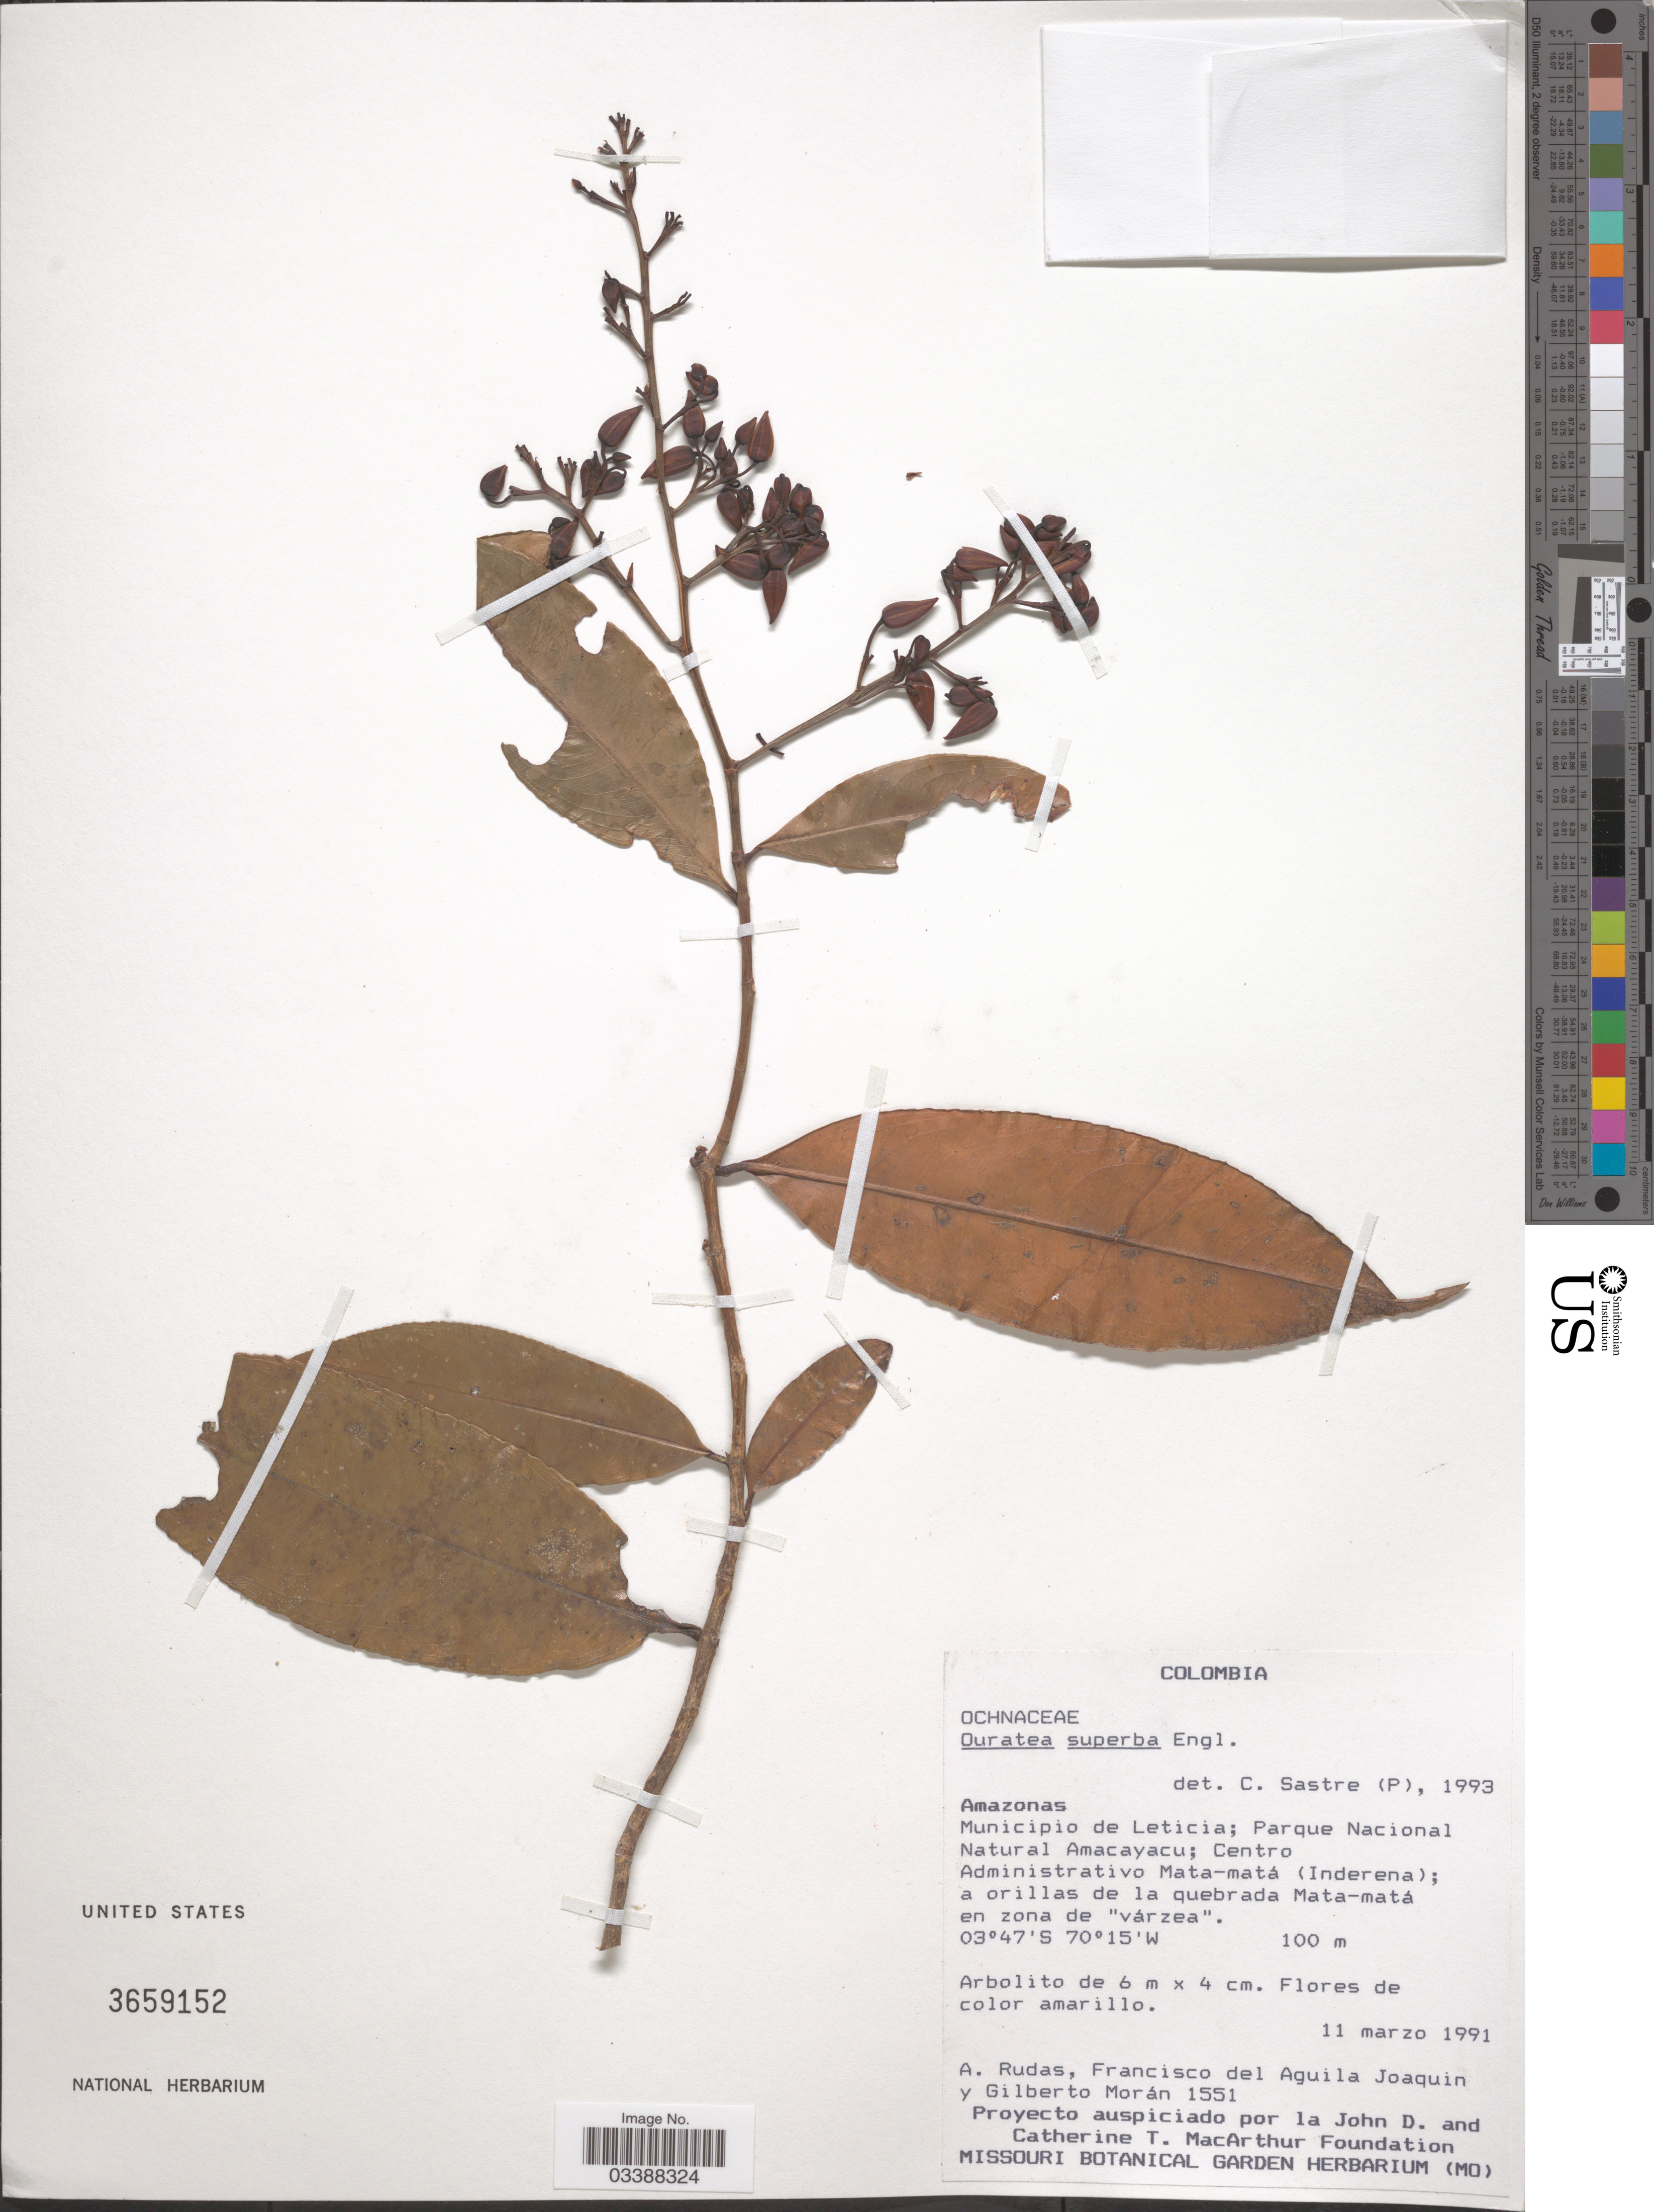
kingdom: Plantae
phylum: Tracheophyta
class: Magnoliopsida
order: Malpighiales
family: Ochnaceae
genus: Ouratea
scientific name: Ouratea superba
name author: Engl.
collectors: A. Rudas, F. Aguila Joaquin & G. Moran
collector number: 1551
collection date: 1991-03-11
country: Colombia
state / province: Amazônas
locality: Municipio de Leticia; Parque Nacional Natural Amacayacu; Centro Administrativo Mata-matá (Inderena); a orillas de la quebrada Mata-matá en zona de "várzea".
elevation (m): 100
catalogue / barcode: US 3659152